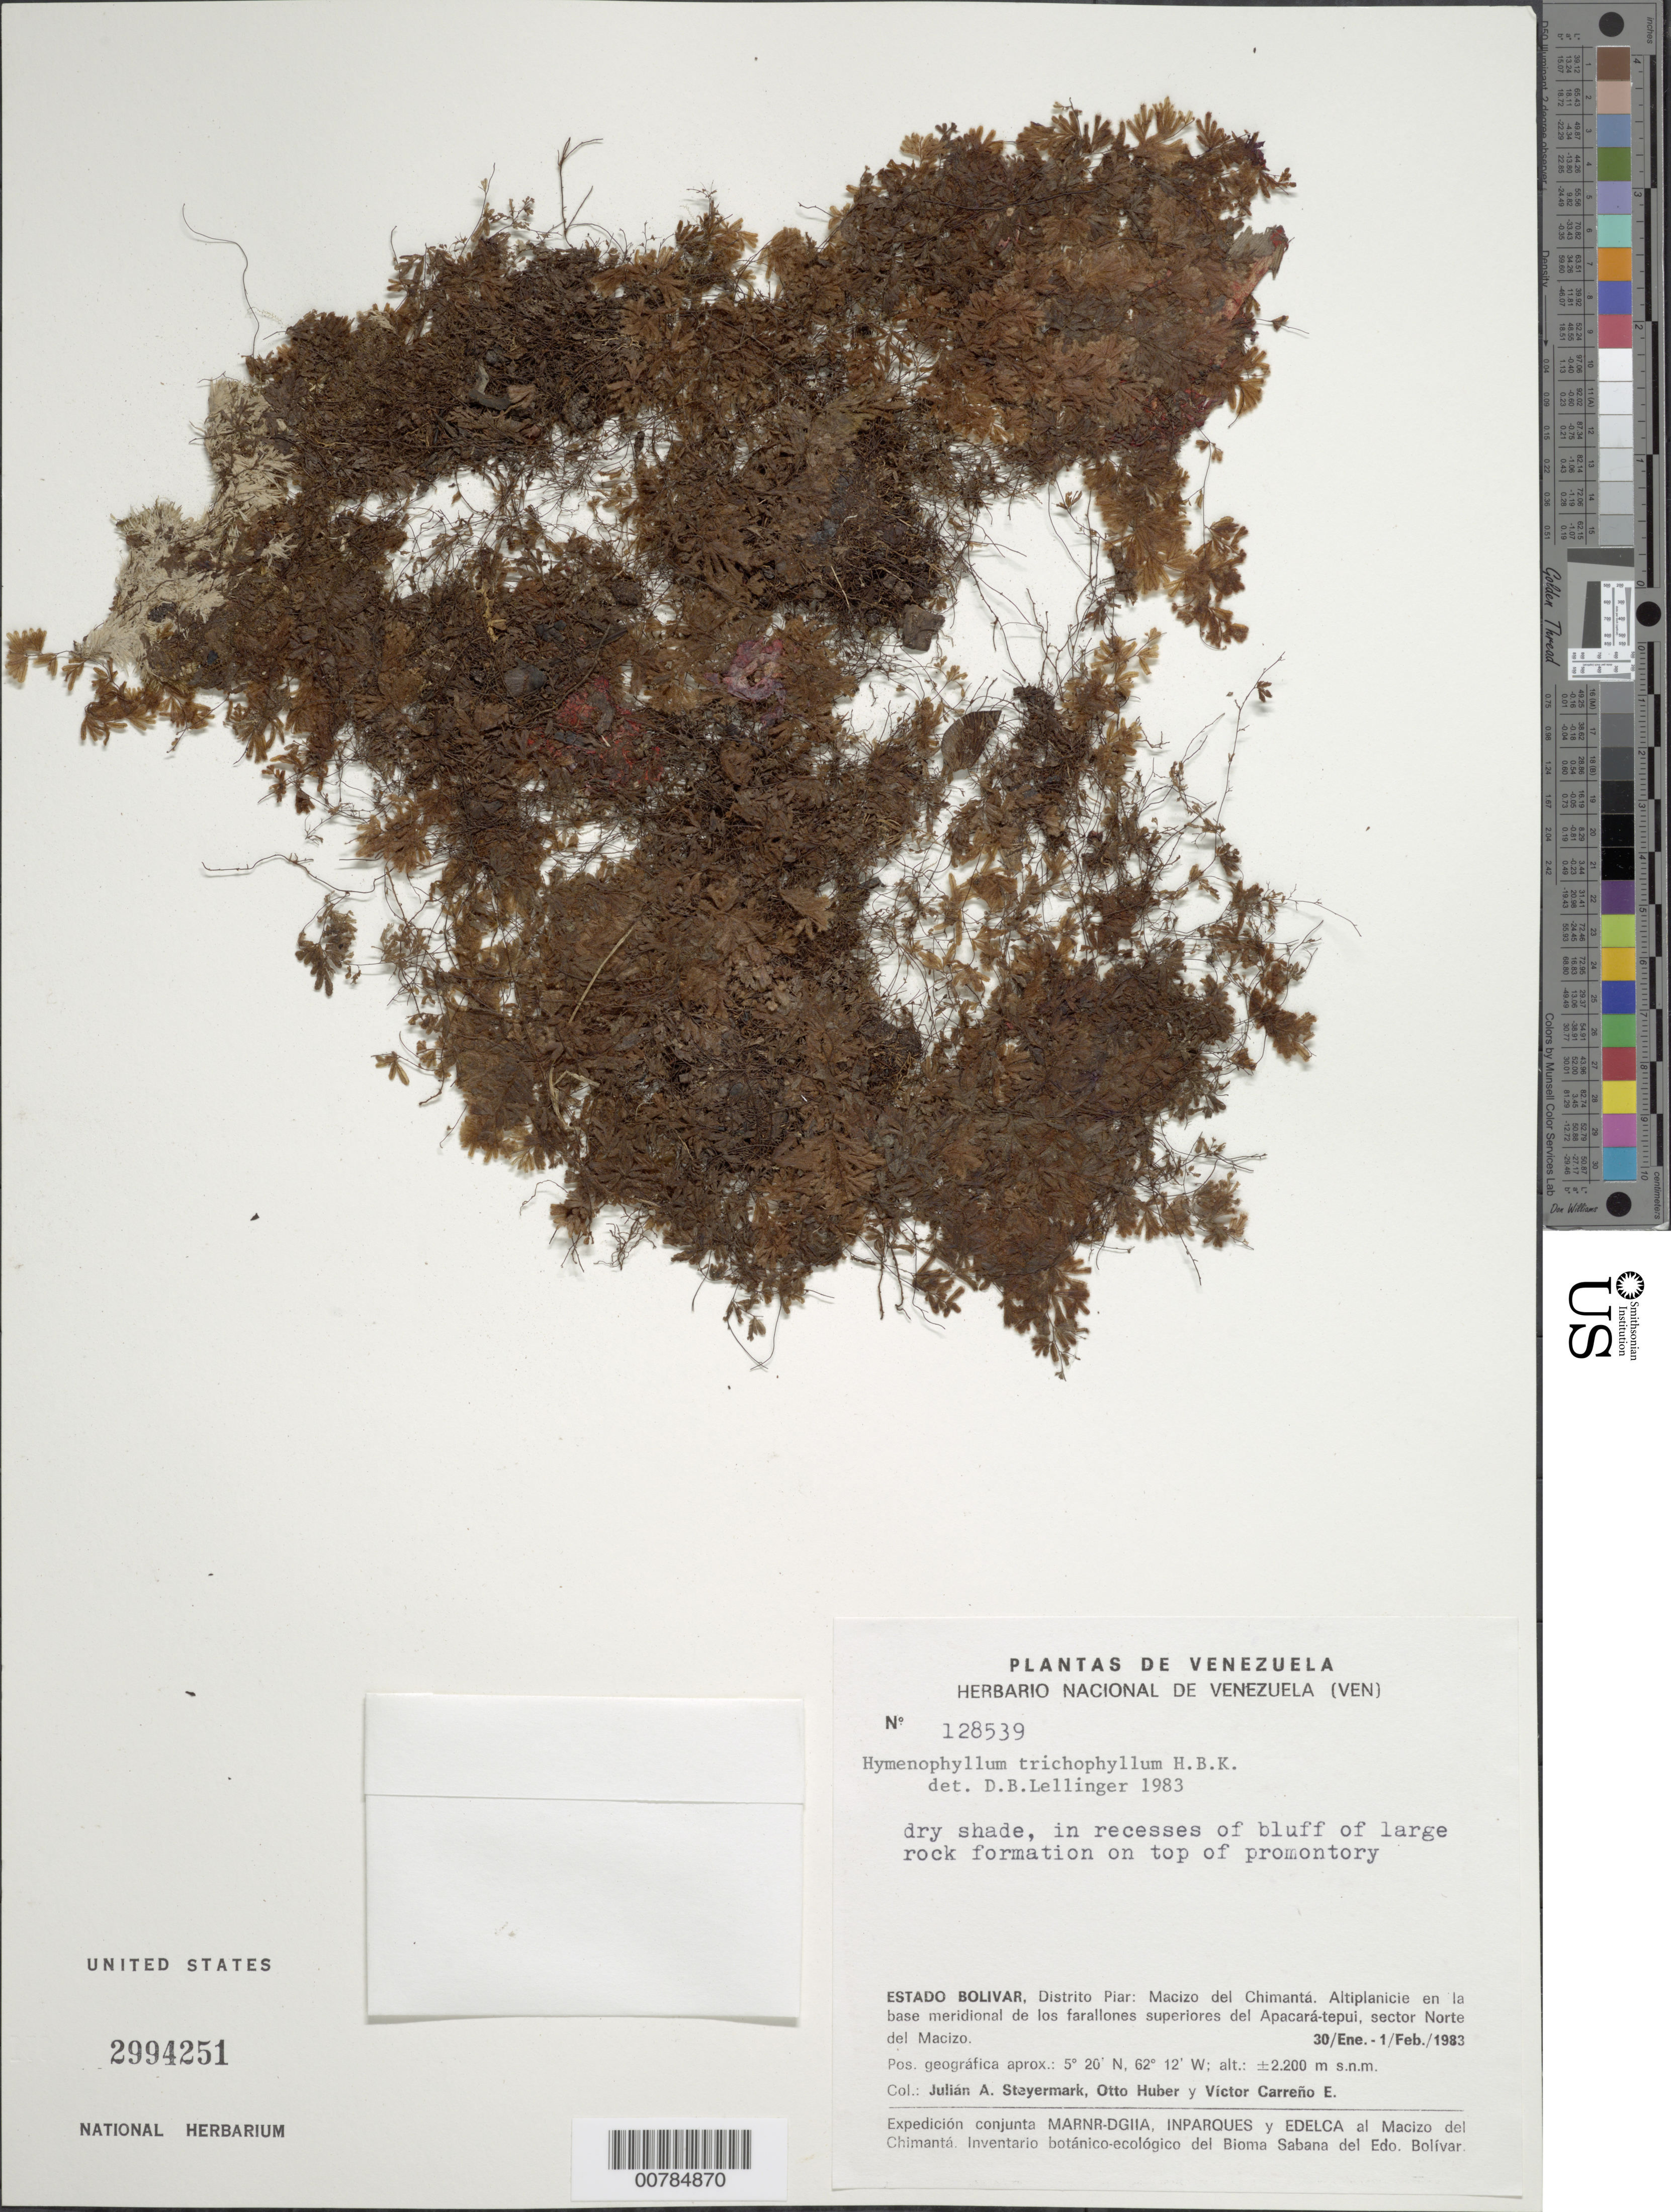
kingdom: Plantae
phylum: Tracheophyta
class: Polypodiopsida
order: Hymenophyllales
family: Hymenophyllaceae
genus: Hymenophyllum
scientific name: Hymenophyllum trichophyllum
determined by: Lellinger, David B., (BOT), Smithsonian Institution - National Museum of Natural History (UNITED STATES)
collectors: J. Steyermark, O. Huber & V. Carreño E.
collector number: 128539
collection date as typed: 30-Jan-83 to 1-Feb-83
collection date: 1983-01-30/1983-02-01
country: Venezuela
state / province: Bolívar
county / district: Piar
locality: Macizo del Chimantá, Apacará-tepuí, sector N del Macizo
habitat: Dry shade in recesses of bluff on large rock formation on top of promontory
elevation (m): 2200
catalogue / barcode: US 2994251